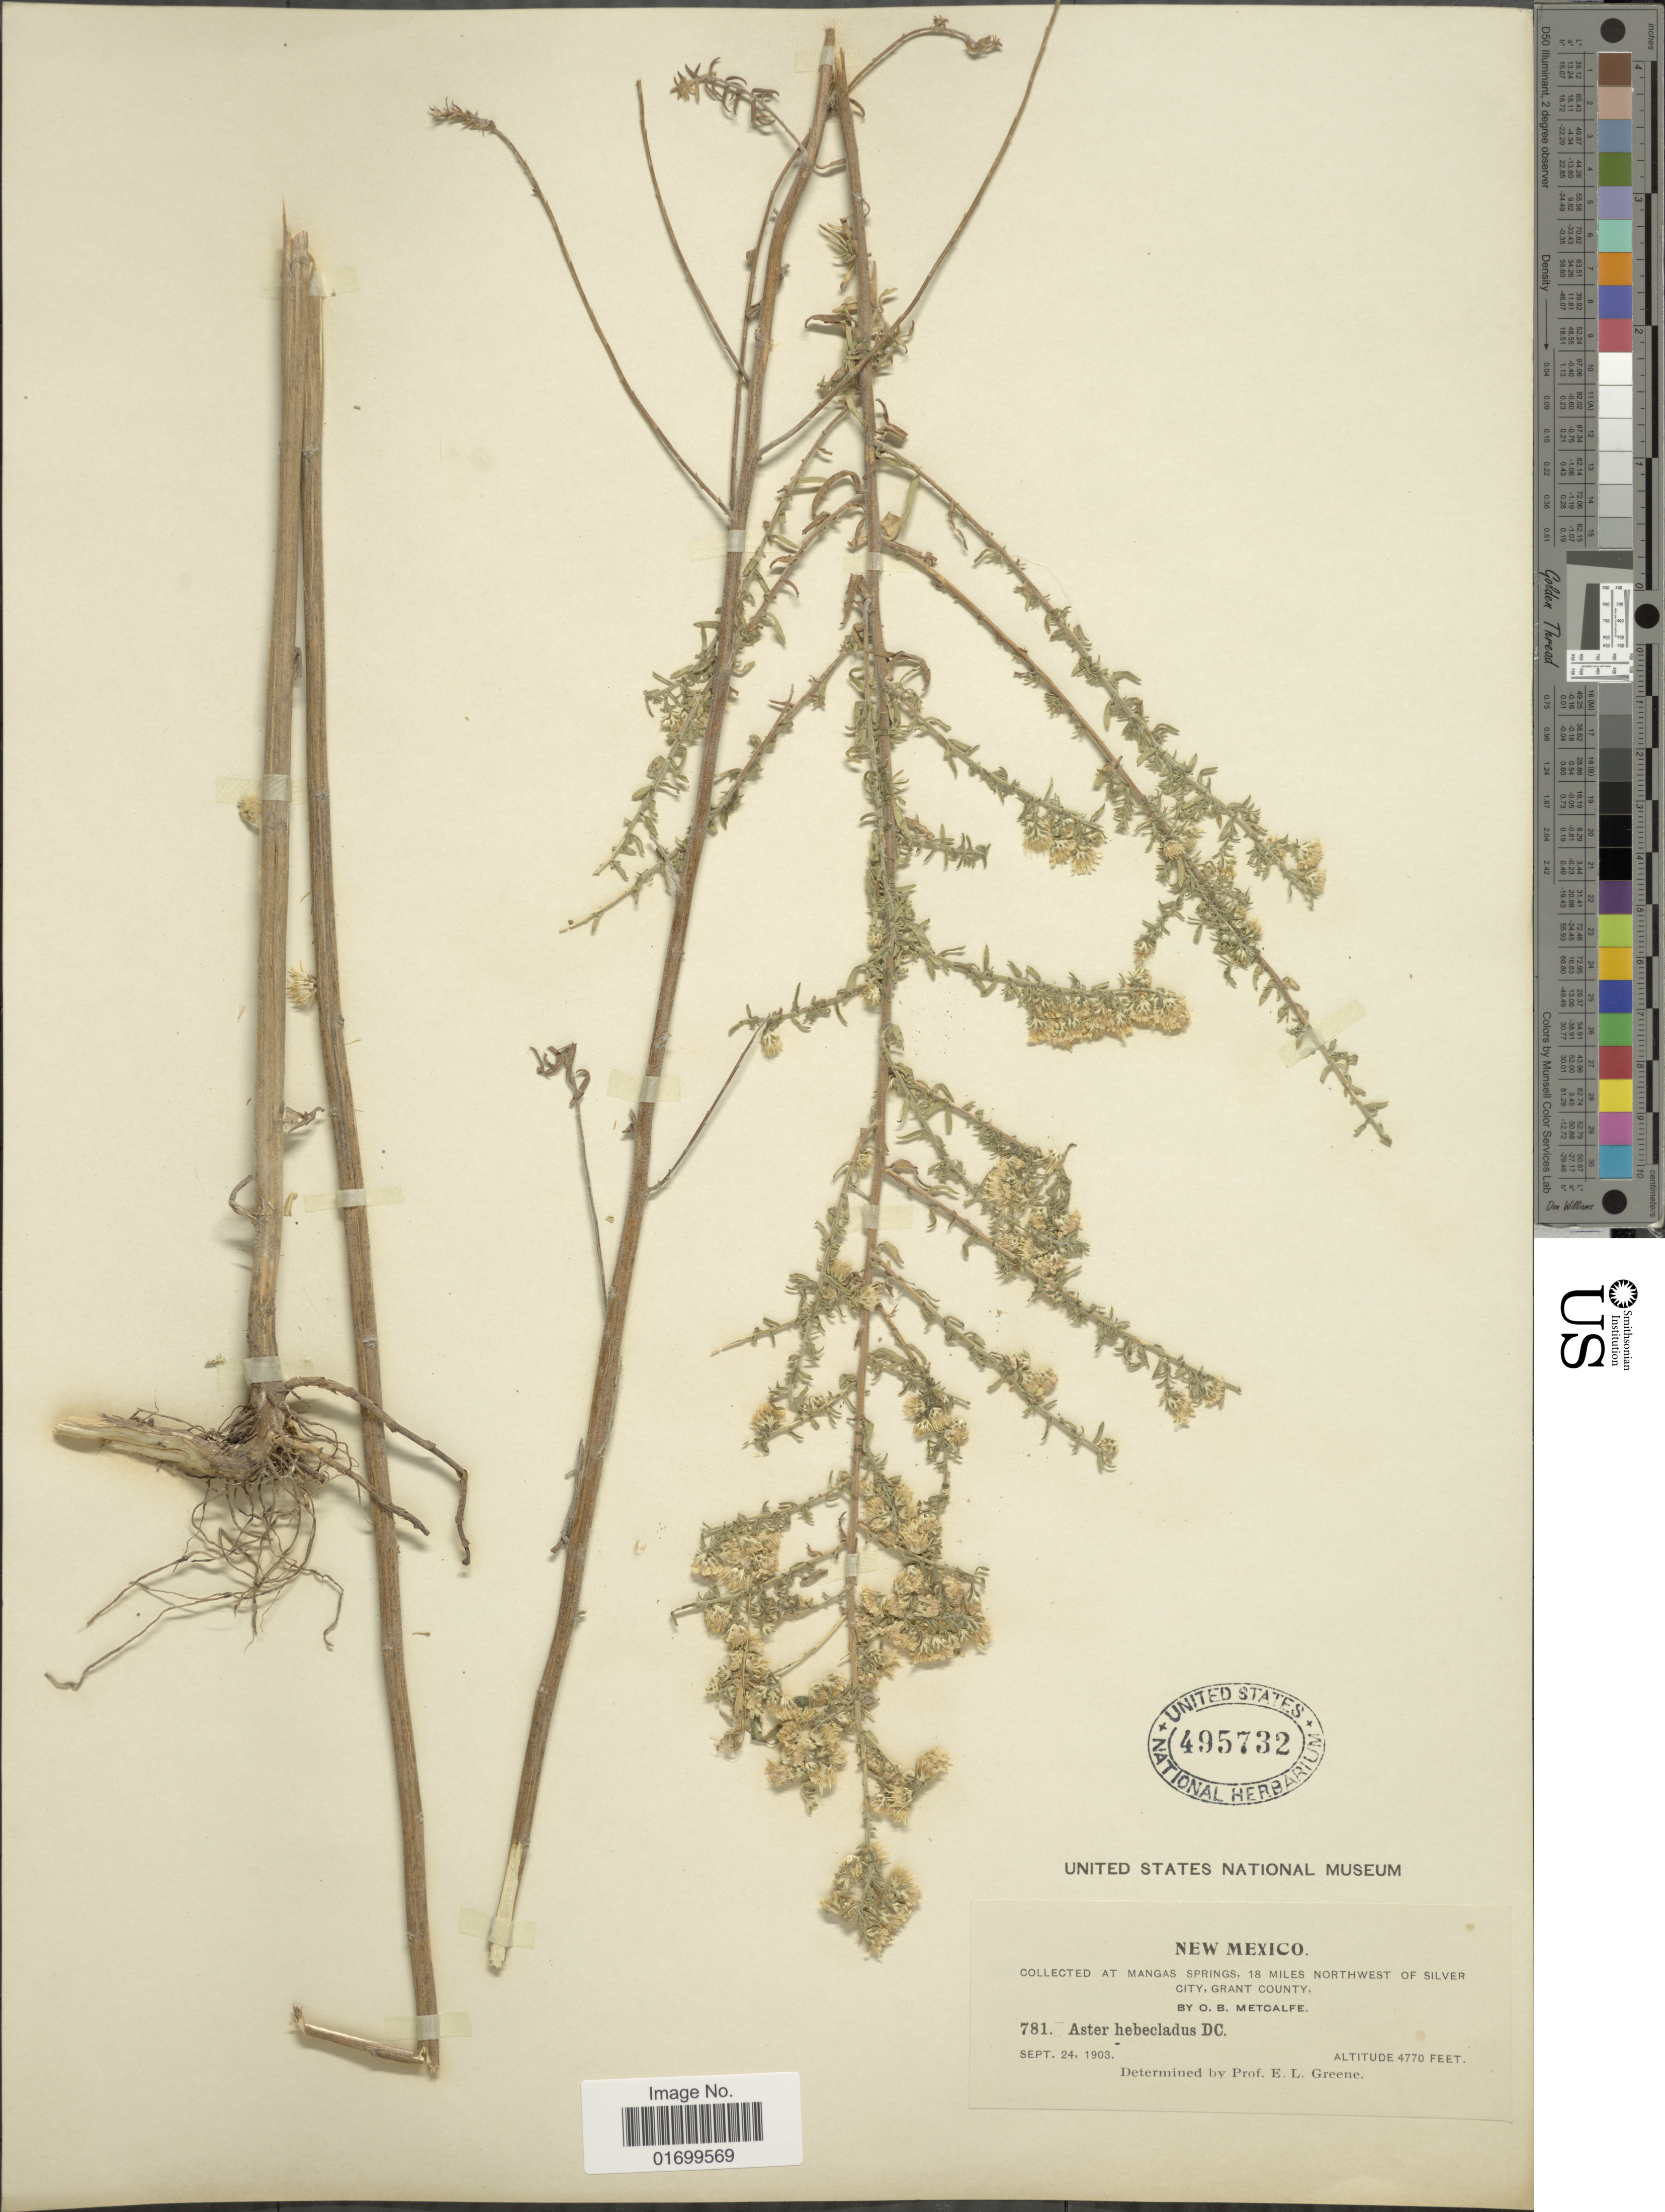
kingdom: Plantae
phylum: Tracheophyta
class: Magnoliopsida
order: Asterales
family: Asteraceae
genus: Symphyotrichum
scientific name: Symphyotrichum ericoides var. ericoides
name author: (L.) G.L. Nesom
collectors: O. B. Metcalfe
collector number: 781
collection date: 1903-09-24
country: United States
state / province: New Mexico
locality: Mangas Springs, 18 miles northwest of Silver City, Grant County.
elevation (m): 1454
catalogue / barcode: US 495732